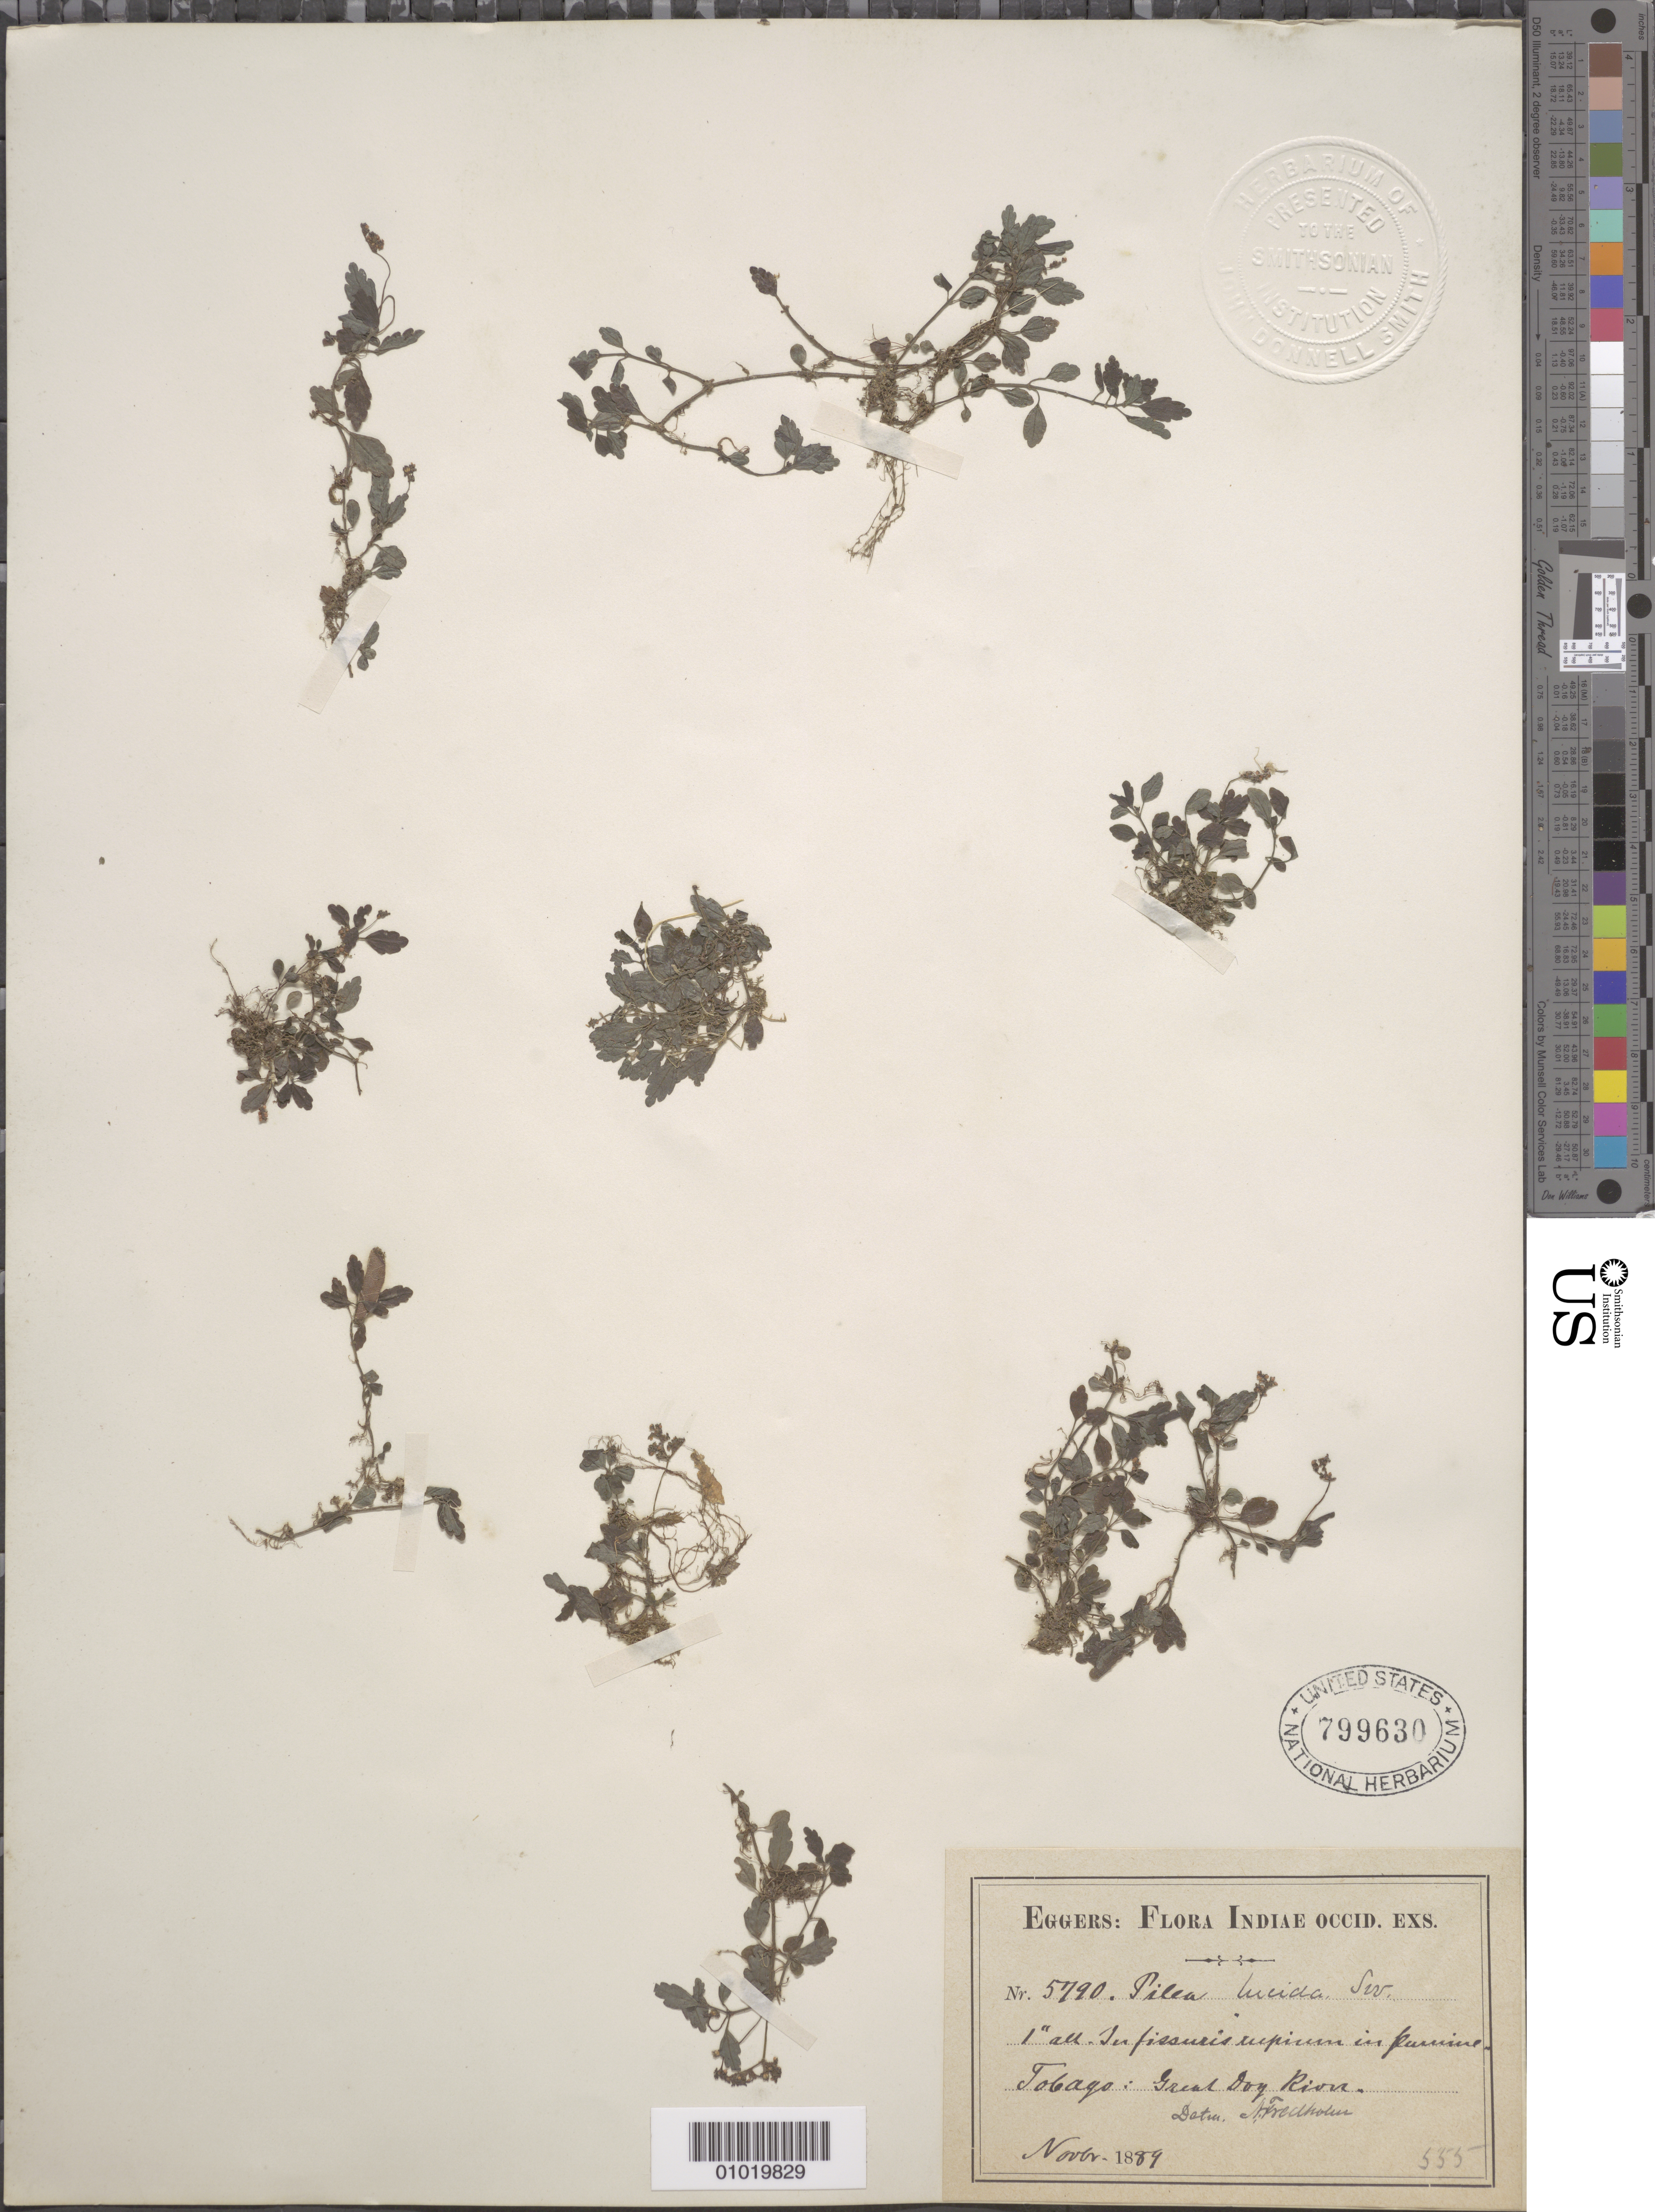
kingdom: Plantae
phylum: Tracheophyta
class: Magnoliopsida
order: Rosales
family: Urticaceae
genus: Pilea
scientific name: Pilea lucida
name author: (Sw.) Blume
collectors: H. F. A. von Eggers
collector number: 5790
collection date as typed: Nov 1889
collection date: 1889-11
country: Trinidad and Tobago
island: Tobago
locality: Great Joy River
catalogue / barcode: US 799630